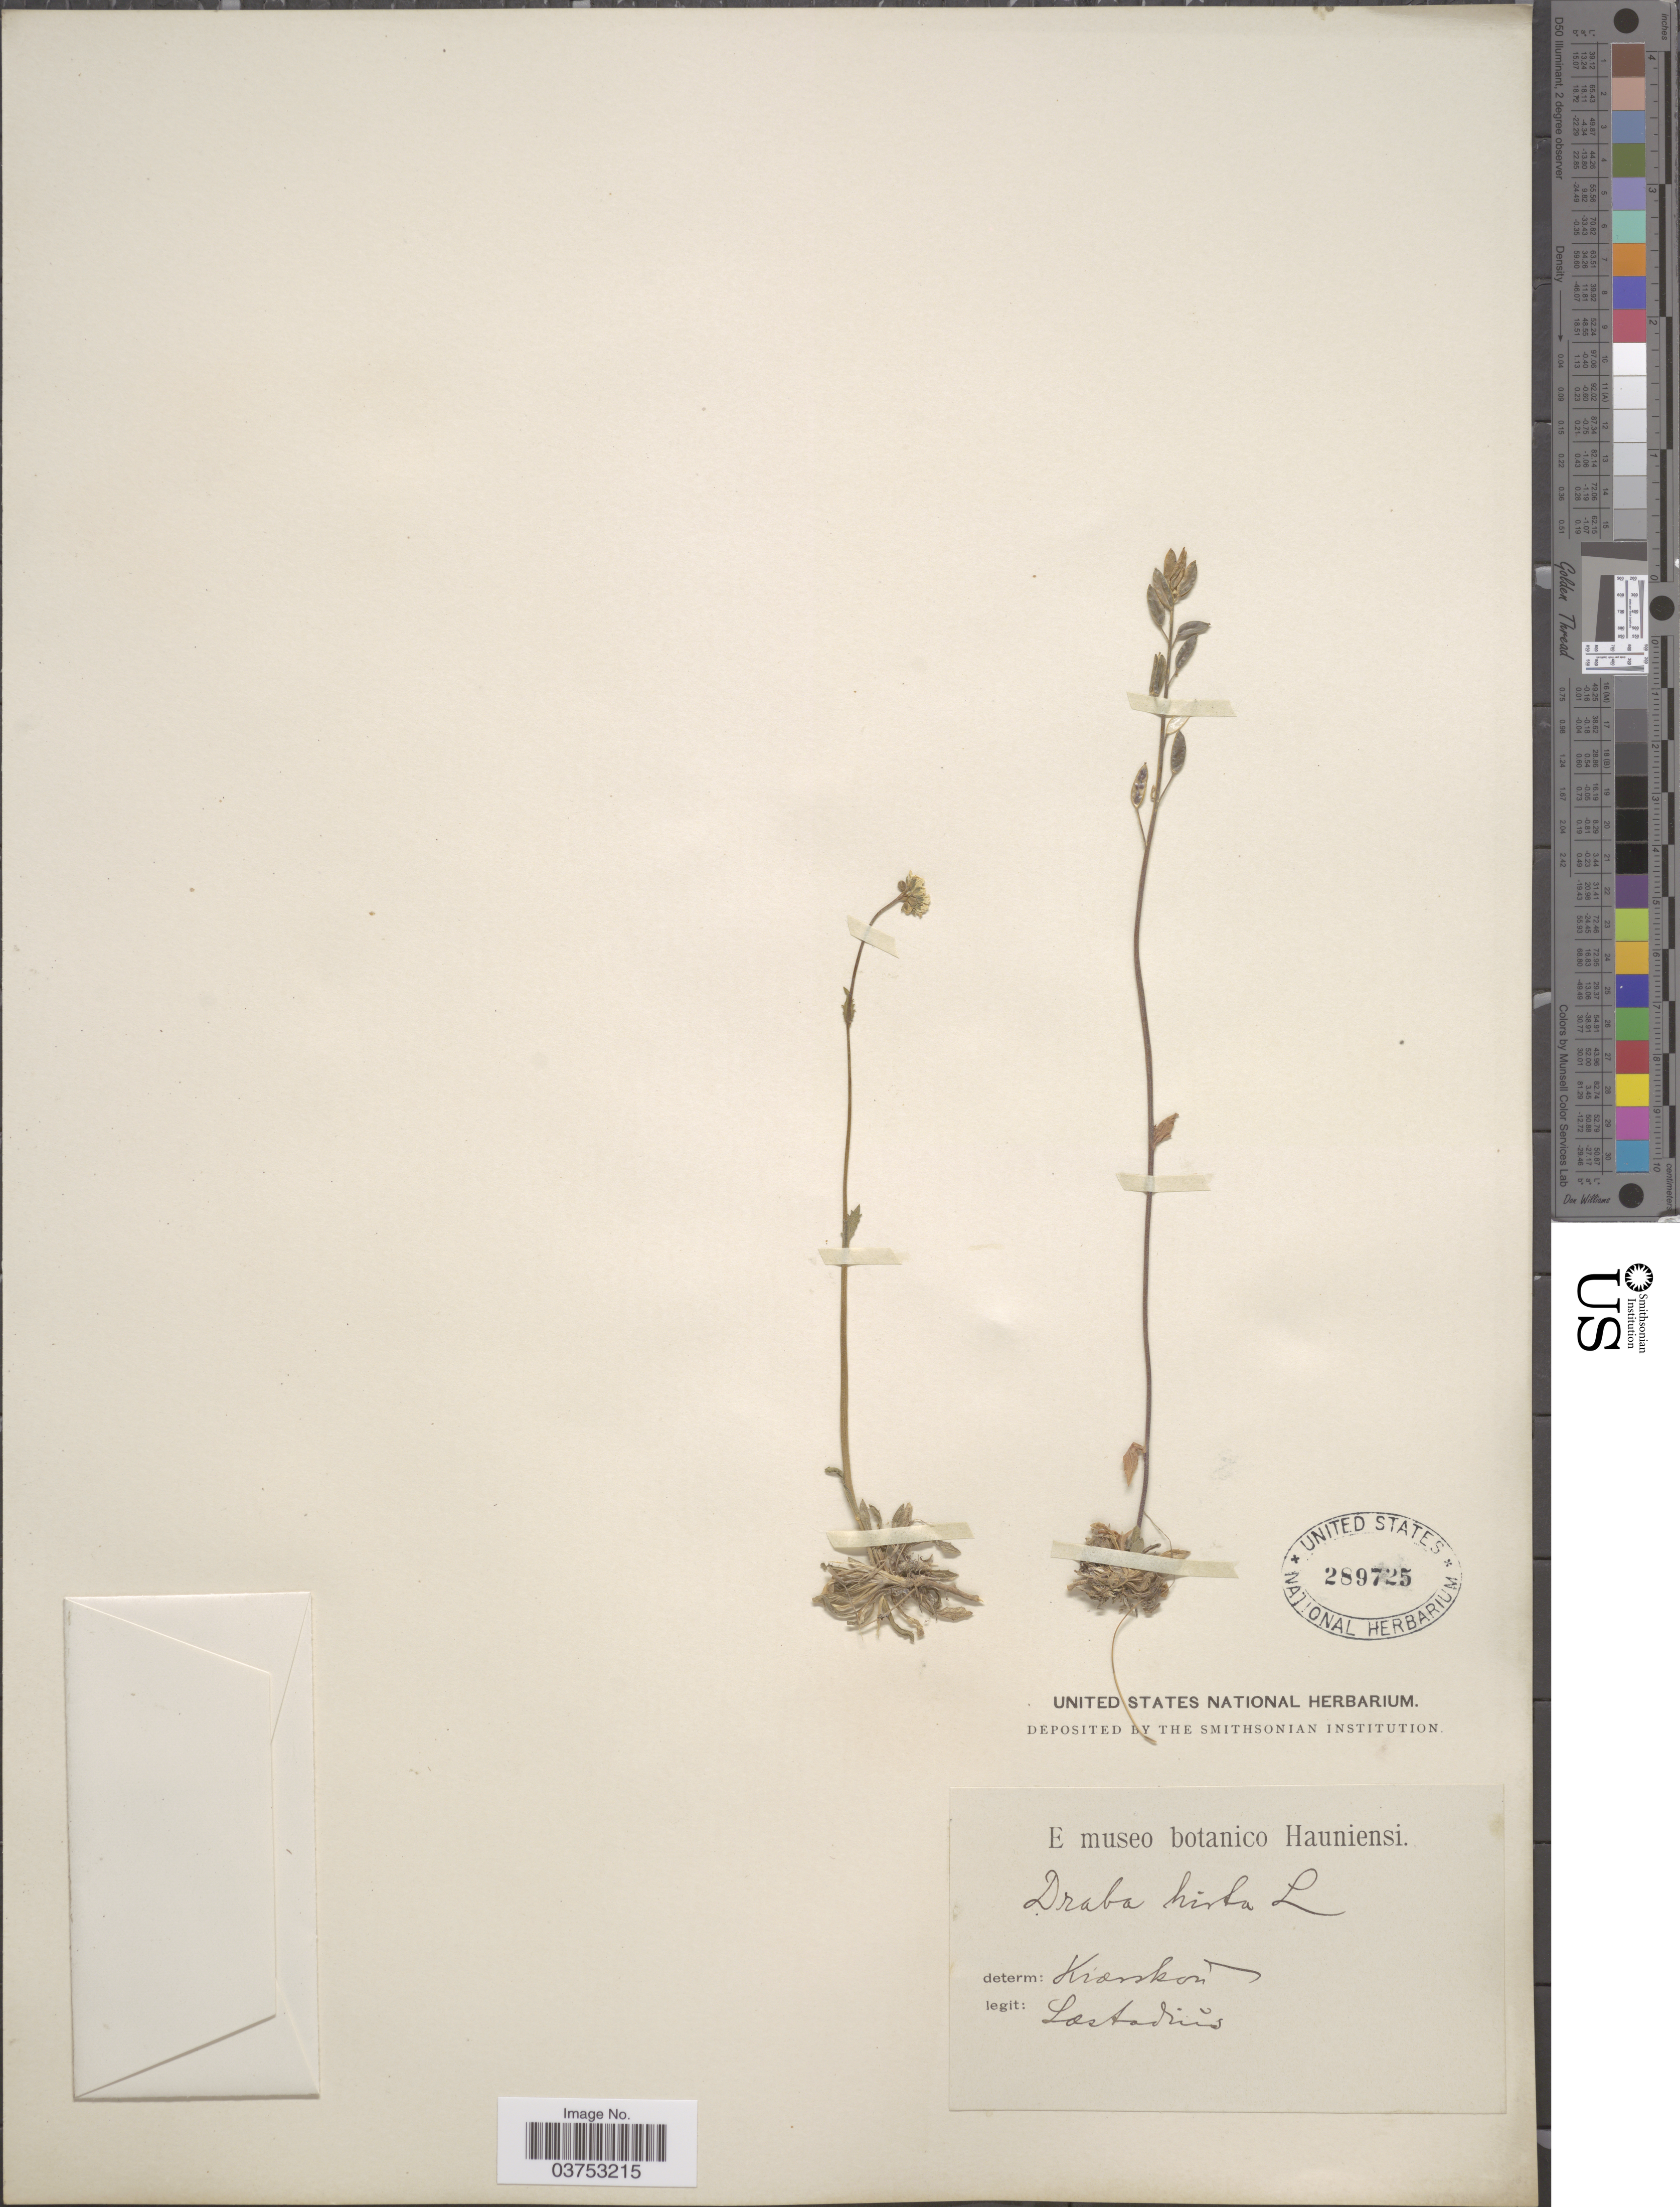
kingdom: Plantae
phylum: Tracheophyta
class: Magnoliopsida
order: Brassicales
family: Brassicaceae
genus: Draba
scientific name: Draba hirta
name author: L.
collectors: Lastadius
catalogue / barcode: US 289725